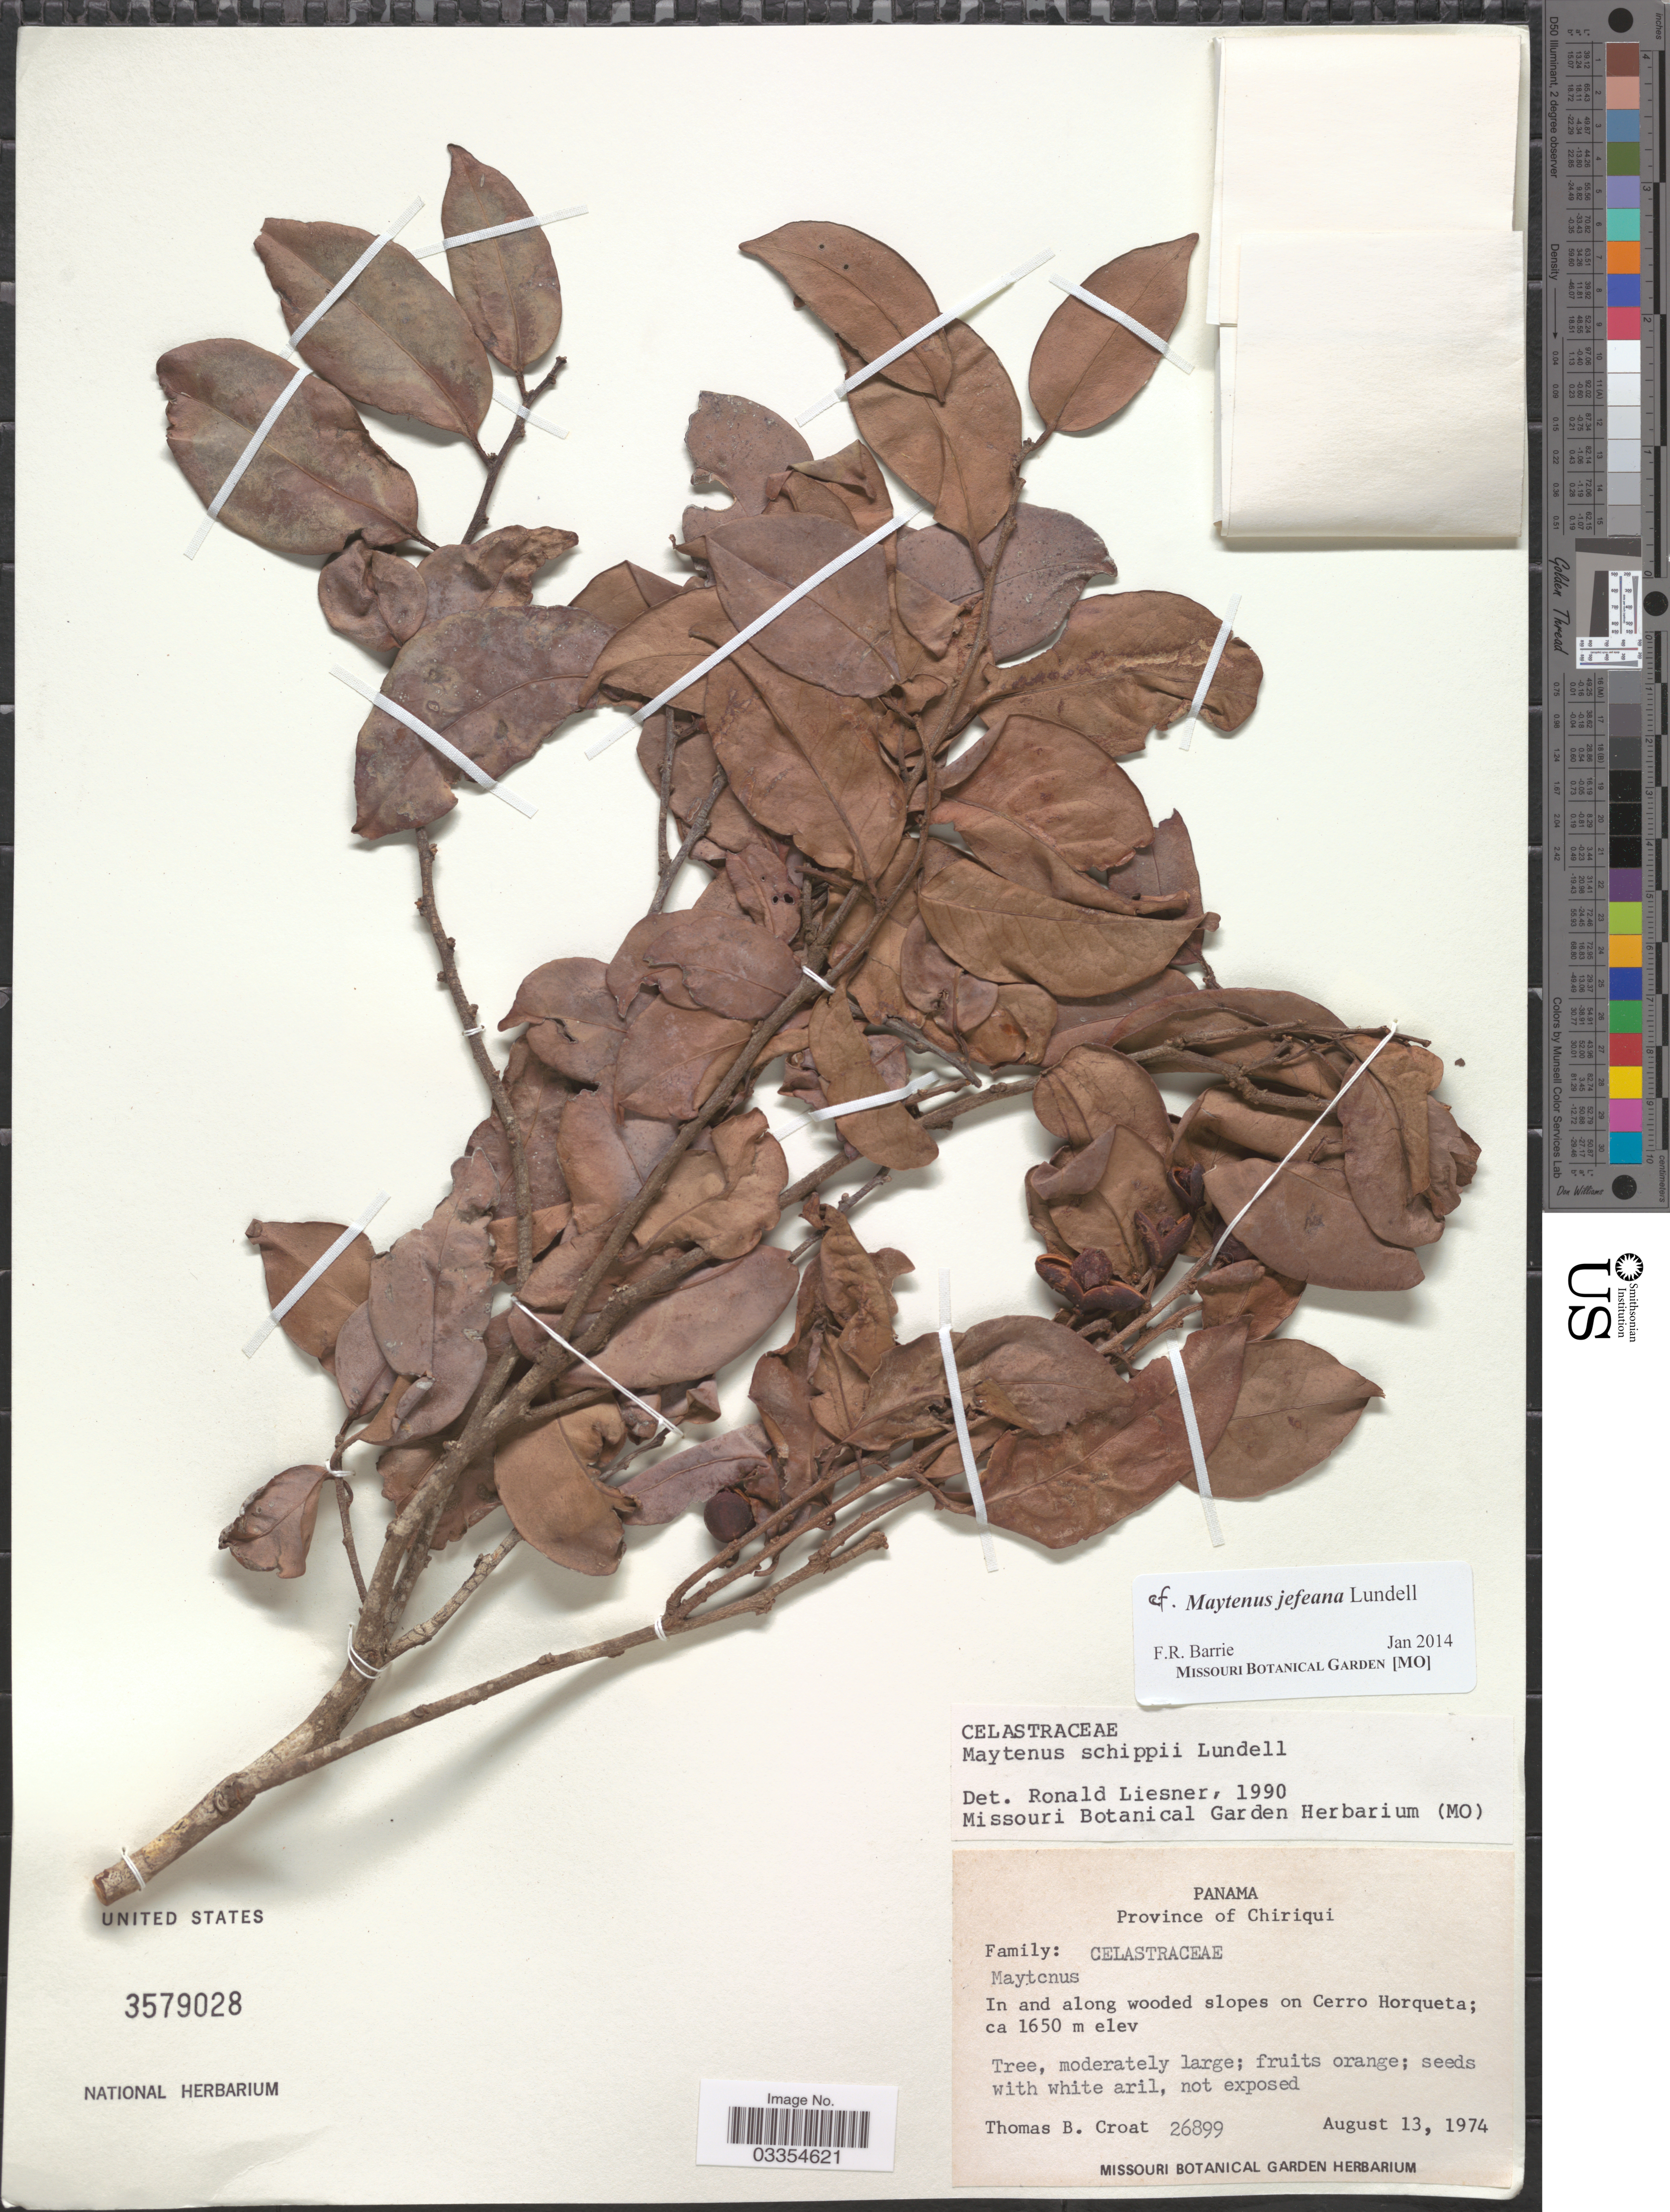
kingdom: Plantae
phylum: Tracheophyta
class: Magnoliopsida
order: Celastrales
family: Celastraceae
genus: Maytenus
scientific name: Maytenus jefeana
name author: Lundell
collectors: T. B. Croat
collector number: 26899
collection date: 1974-08-13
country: Panama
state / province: Chiriqui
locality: Province of Chiriqui, In and along wooded slopes on Cerro Horqueta.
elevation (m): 1650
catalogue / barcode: US 3579028